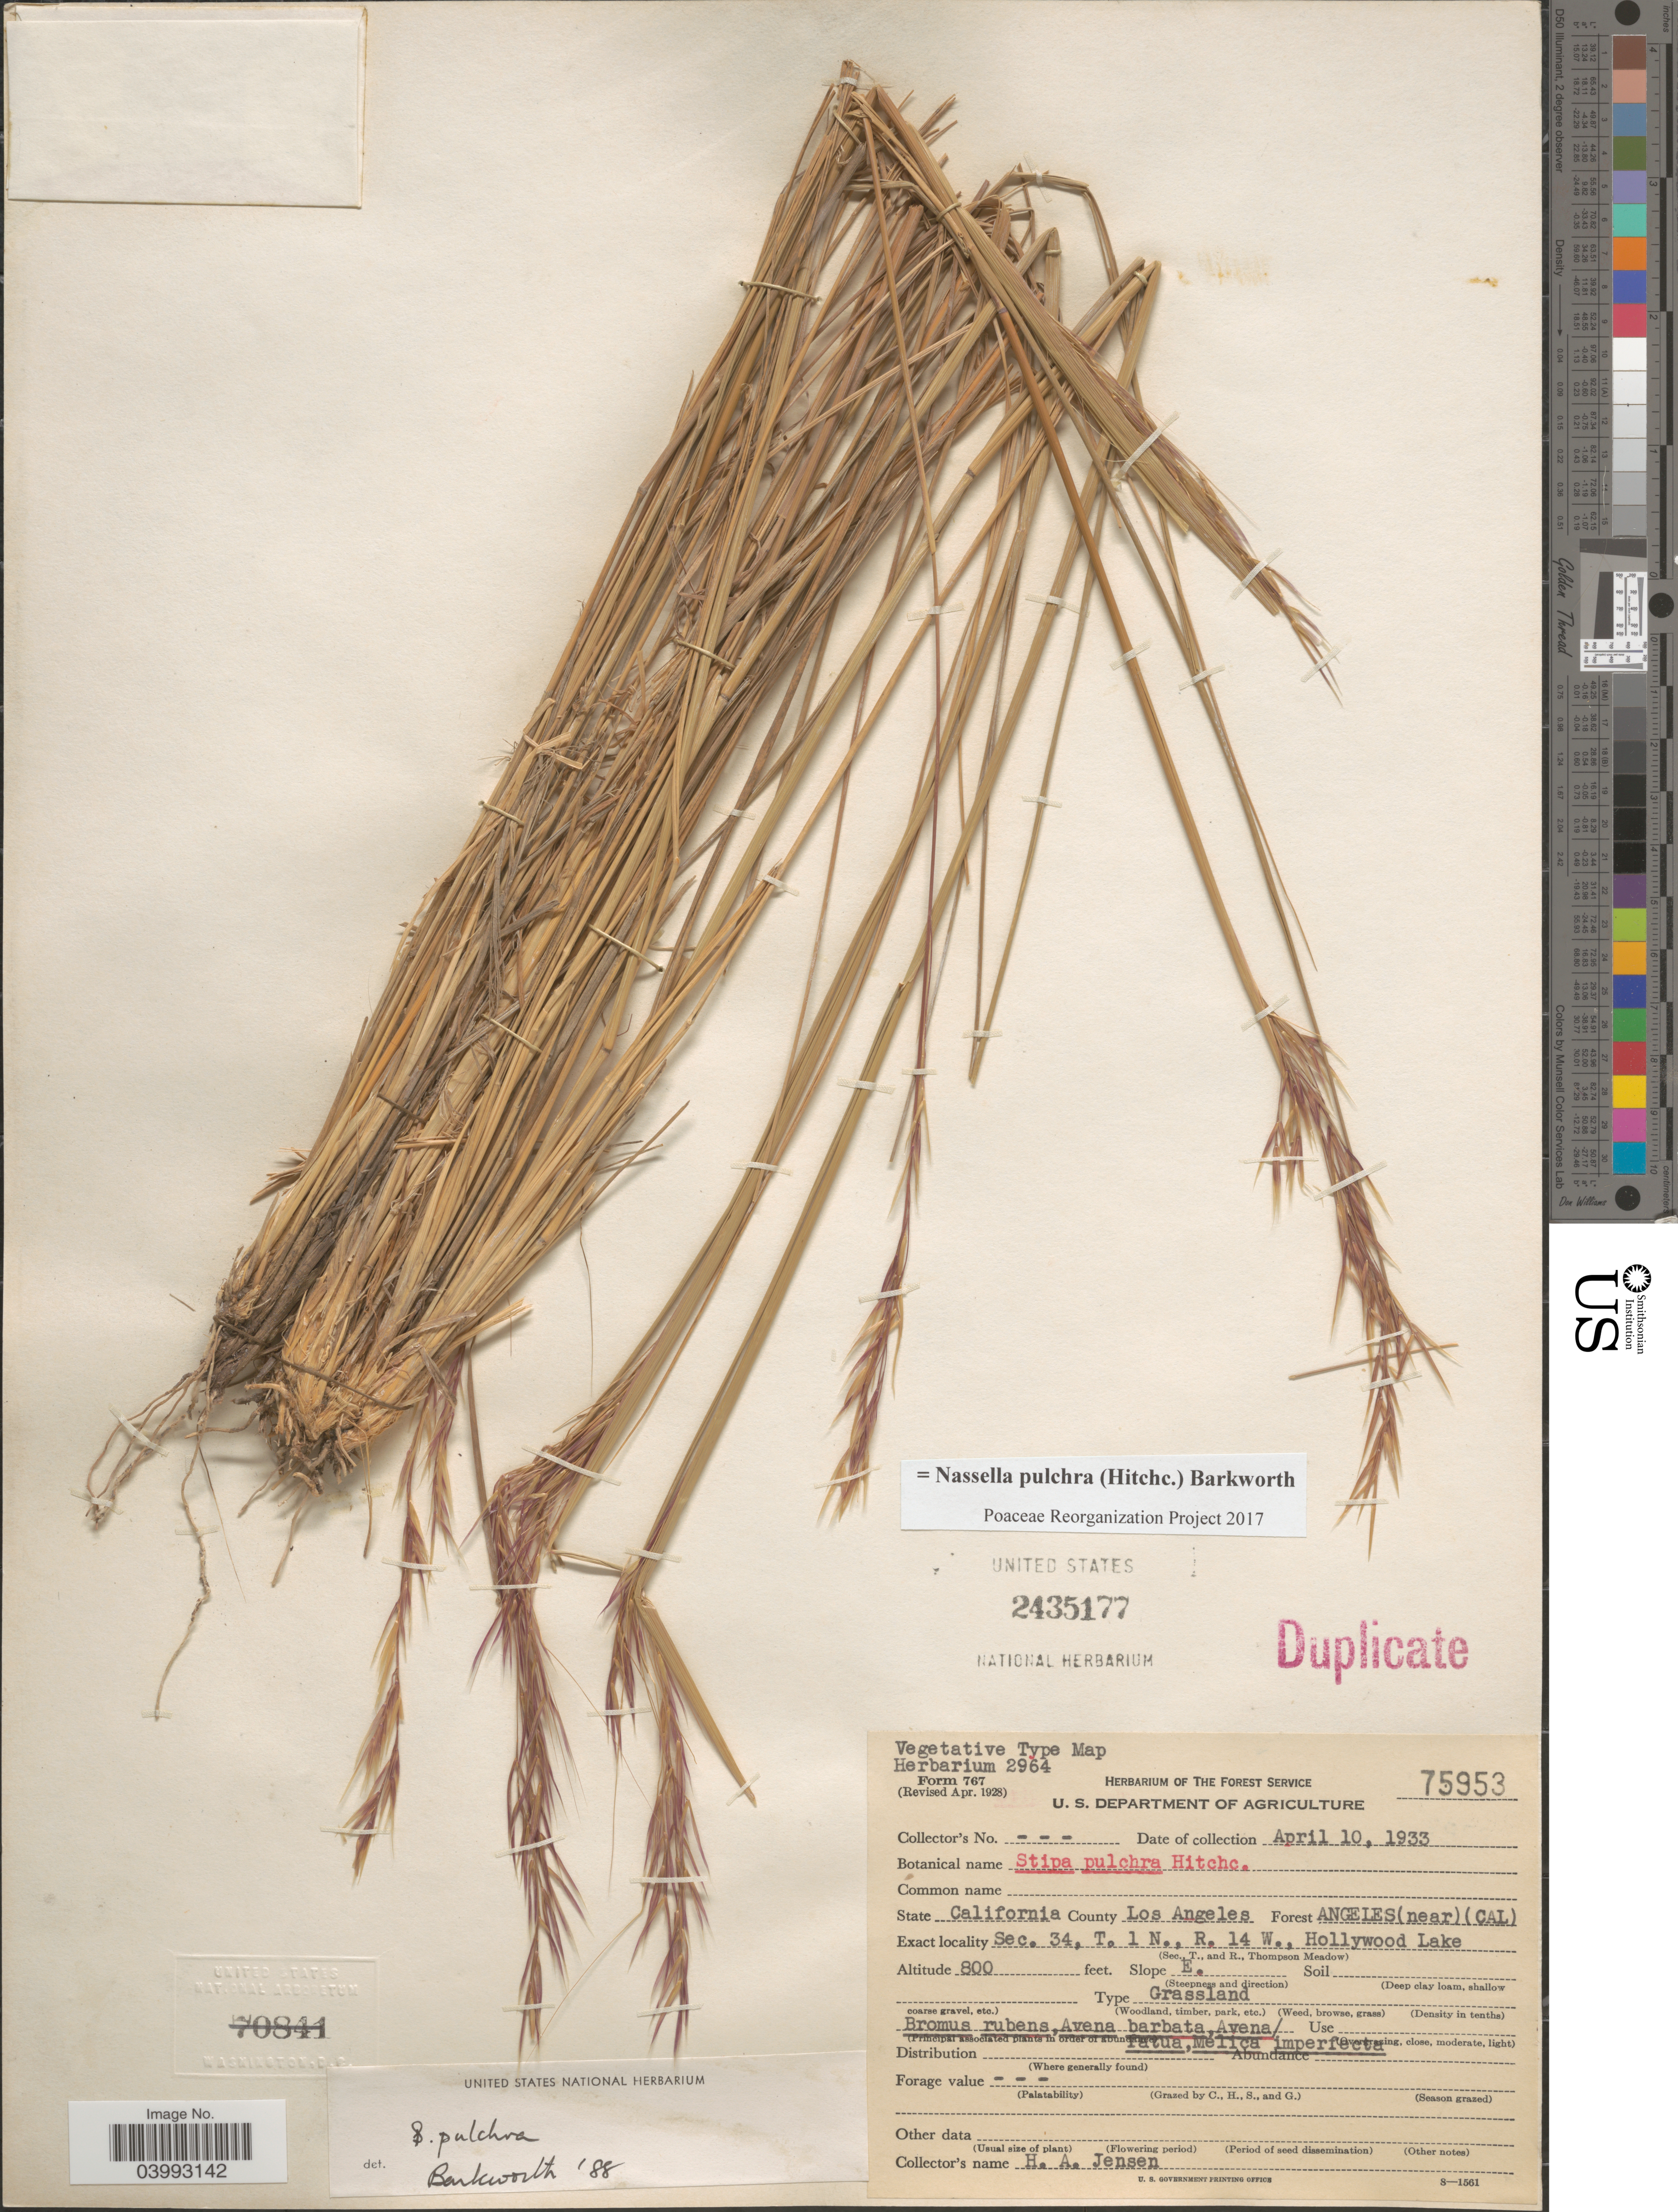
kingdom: Plantae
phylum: Tracheophyta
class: Liliopsida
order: Poales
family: Poaceae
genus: Nassella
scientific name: Nassella pulchra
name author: (Hitchc.) Barkworth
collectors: H. A. Jensen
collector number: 75953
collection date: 1933-04-10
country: United States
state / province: California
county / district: Los Angeles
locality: County Los Angeles. Angeles (near) (Cal). Sec. 34, T. 1 N., R. 14 W., Hollywood Lake.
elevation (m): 244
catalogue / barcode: US 2435177